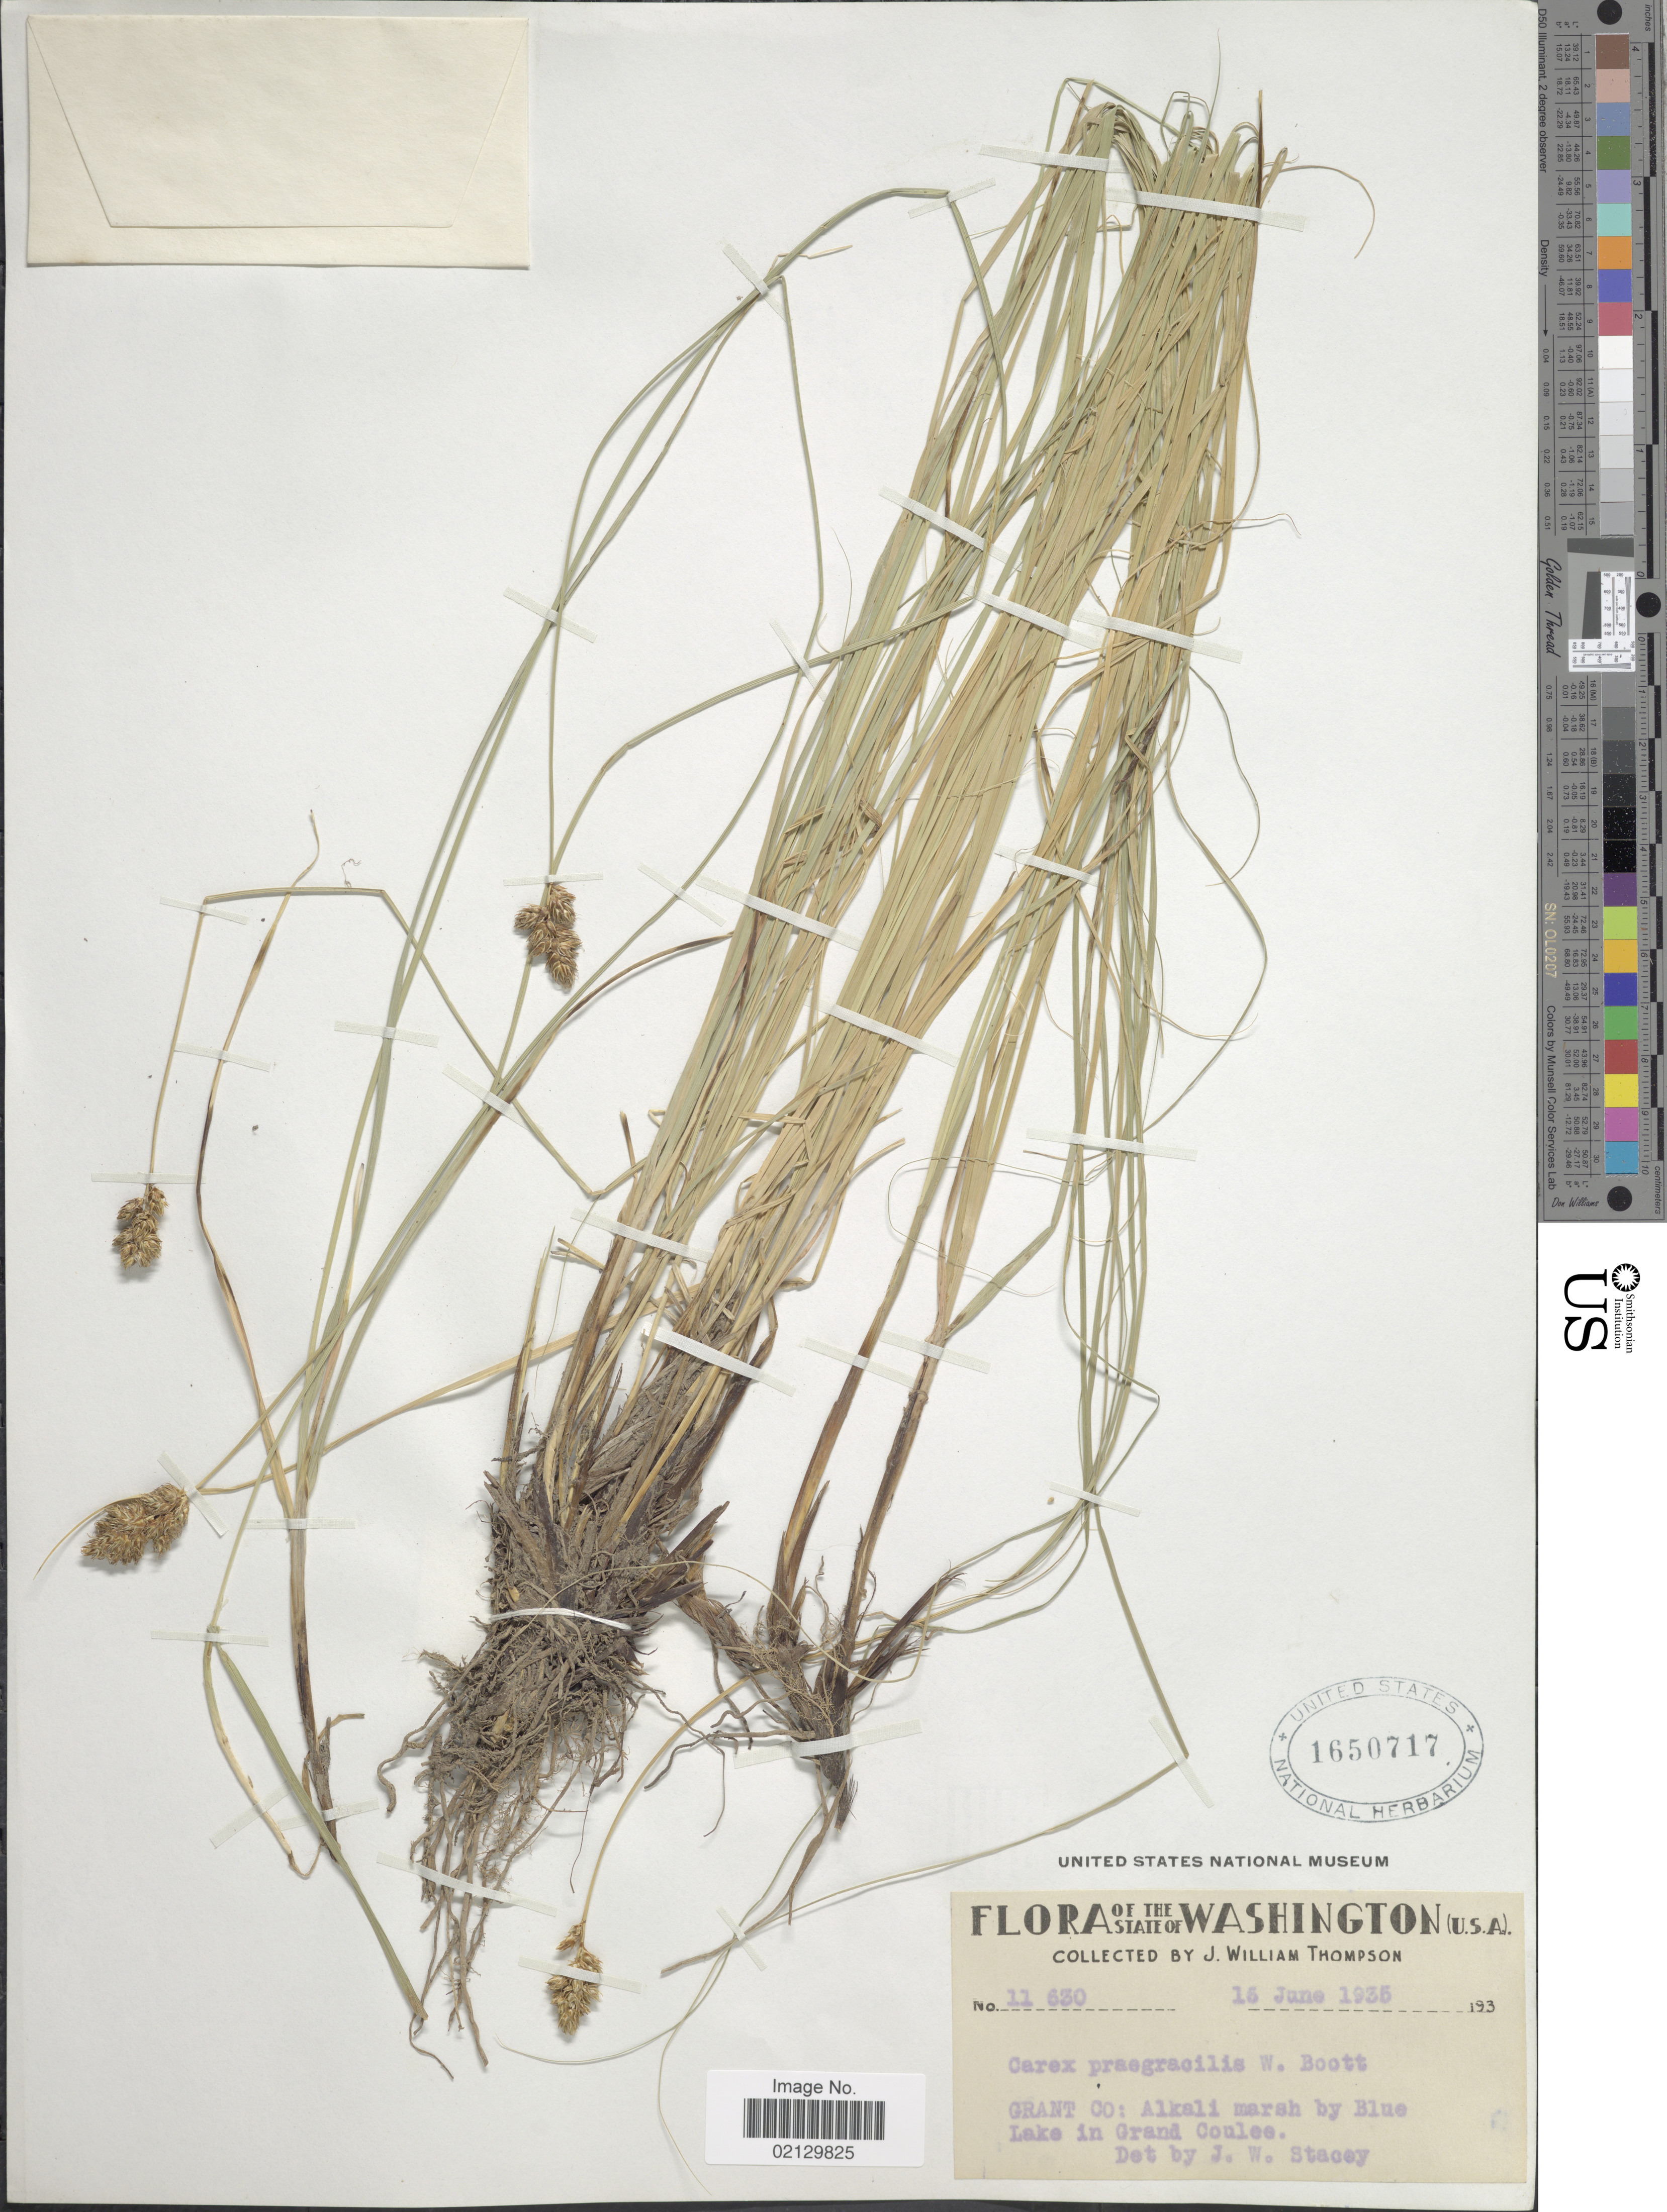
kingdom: Plantae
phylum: Tracheophyta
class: Liliopsida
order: Poales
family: Cyperaceae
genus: Carex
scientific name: Carex praegracilis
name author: W. Boott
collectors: J. W. Thompson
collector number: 11630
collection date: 1935-06-16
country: United States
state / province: Washington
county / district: Grant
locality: Grant Co: Alkali marsh by Blue Lake in Grand Coulee.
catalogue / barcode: US 1650717